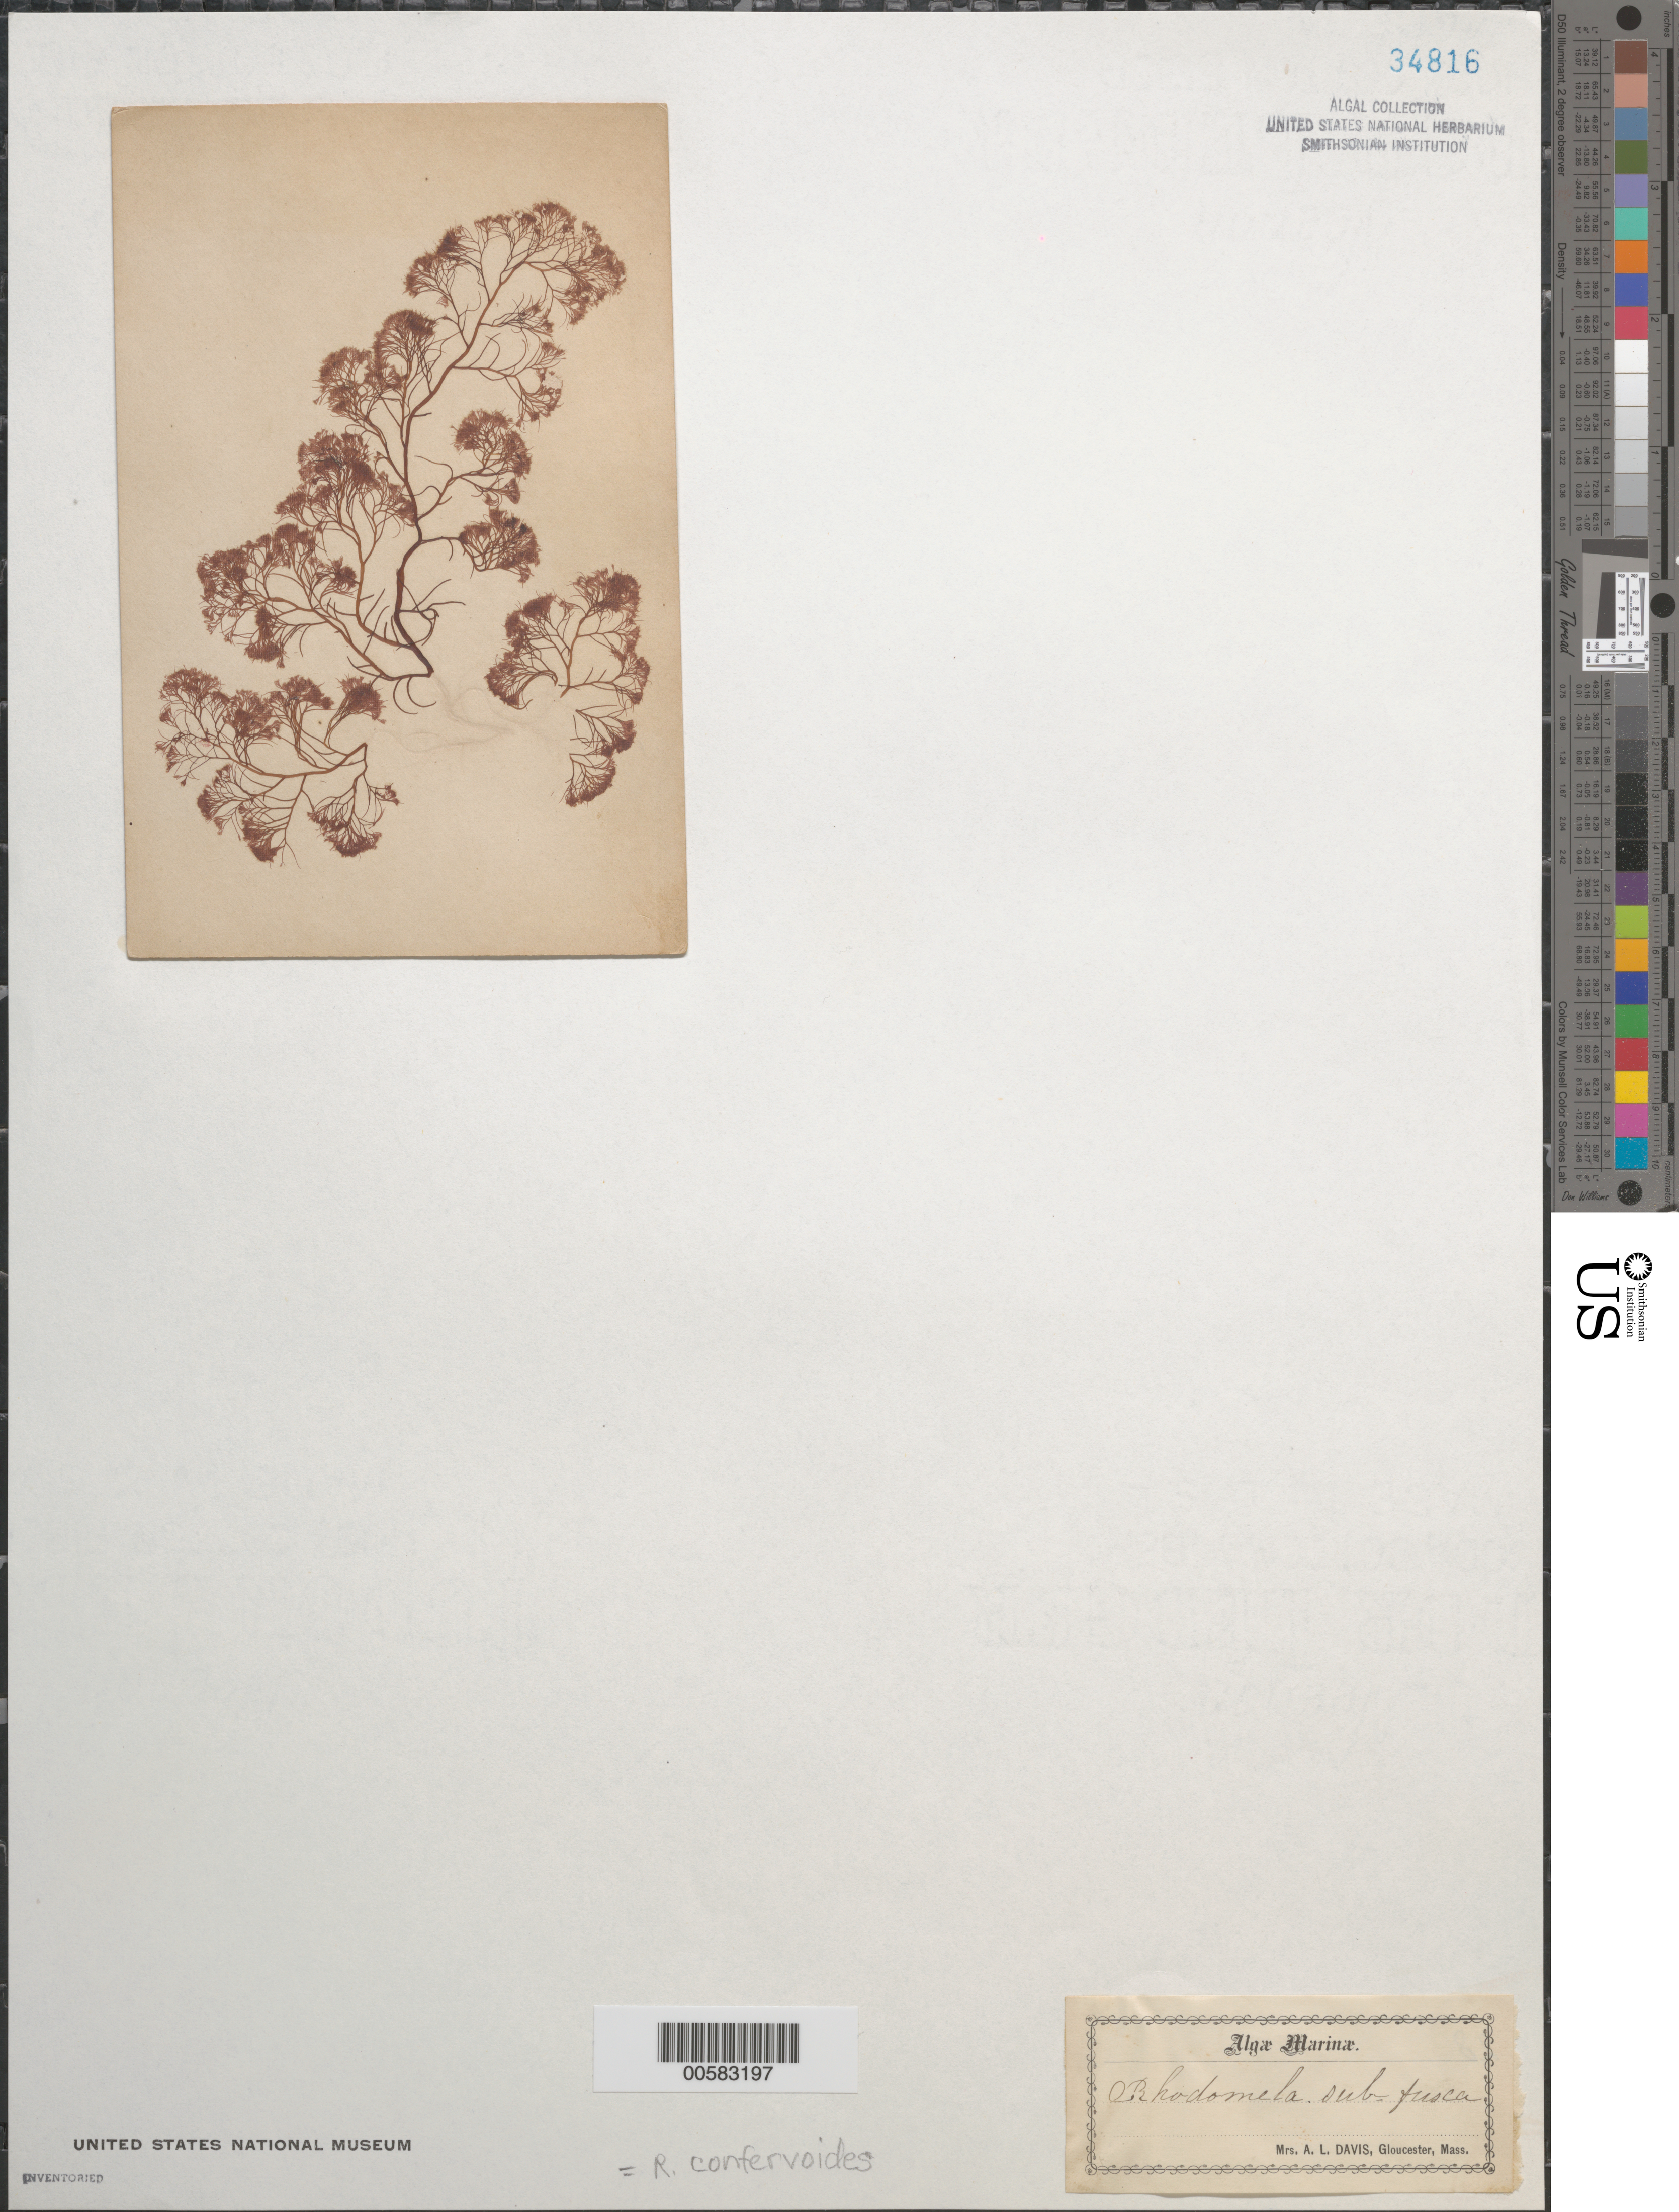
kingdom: Plantae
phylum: Rhodophyta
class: Florideophyceae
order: Ceramiales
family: Rhodomelaceae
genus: Rhodomela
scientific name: Rhodomela confervoides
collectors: A. Davis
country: United States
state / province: Massachusetts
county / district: Essex County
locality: Gloucester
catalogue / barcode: US 34816